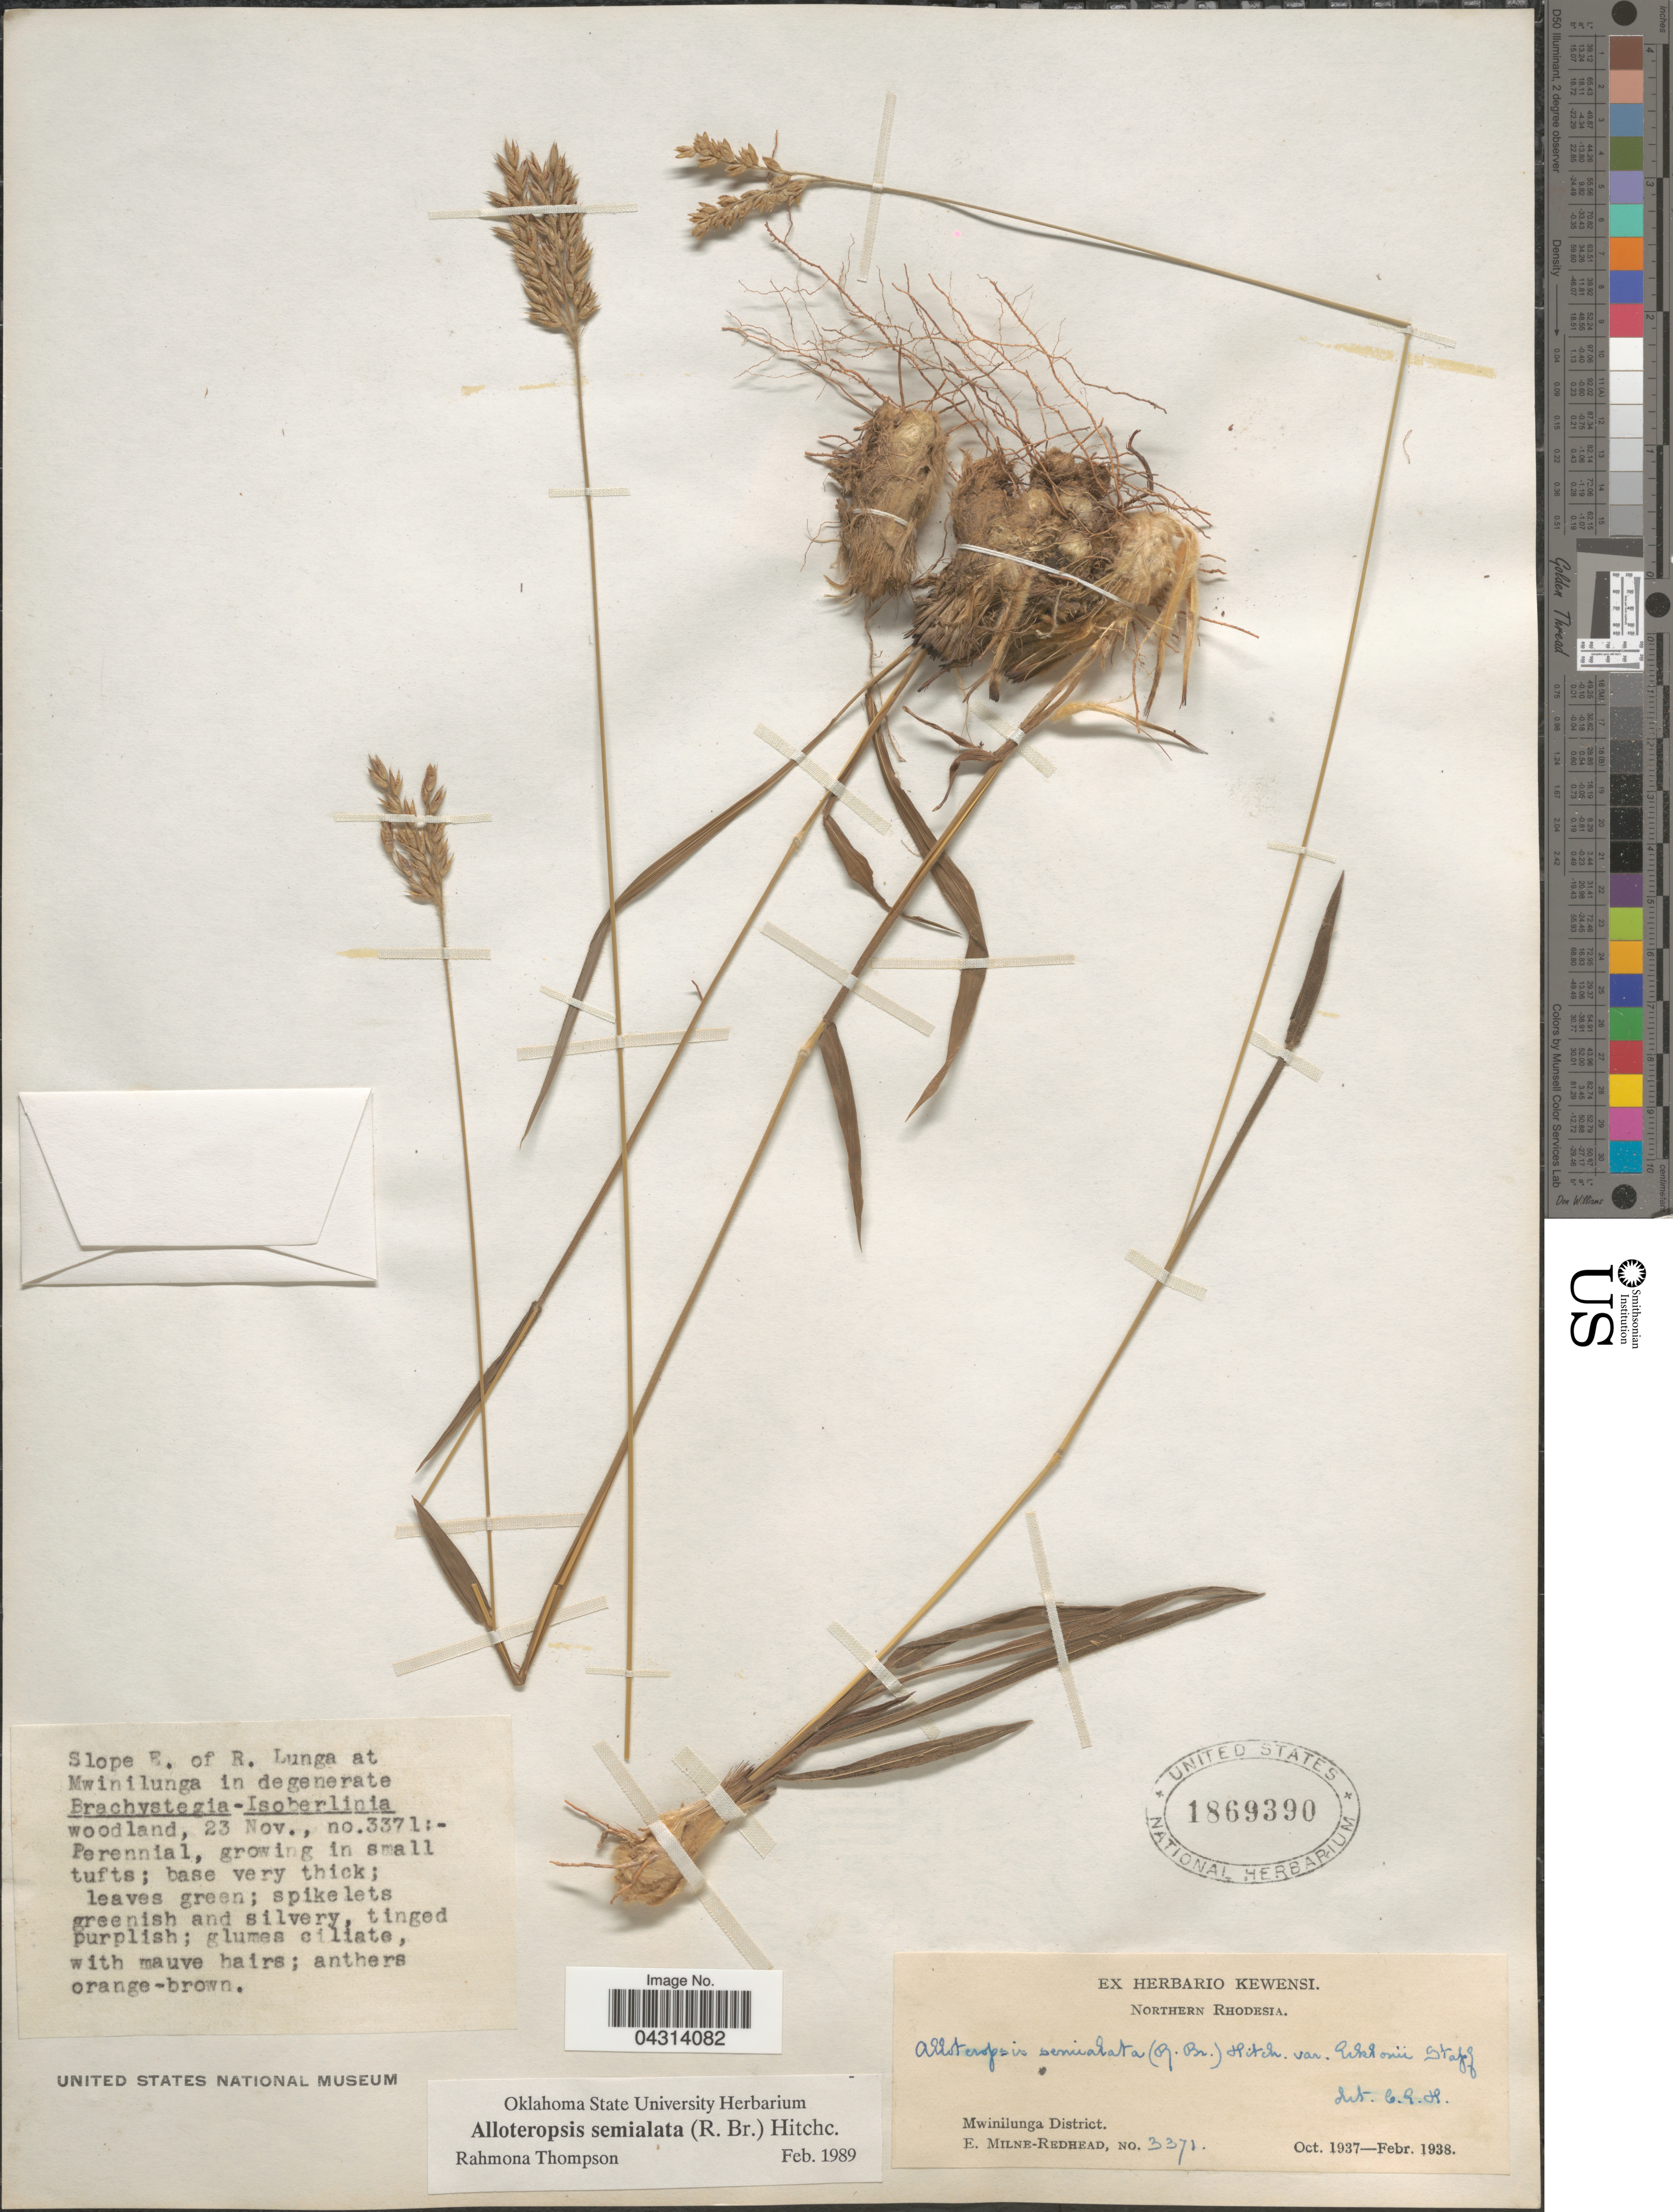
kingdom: Plantae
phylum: Tracheophyta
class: Liliopsida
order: Poales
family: Poaceae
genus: Alloteropsis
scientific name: Alloteropsis semialata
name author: (R. Br.) Hitchc.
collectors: E. W. Milne-Redhead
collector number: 3371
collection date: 1937-11-23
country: Zambia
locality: Slope E. of R. Lunga at Mwinilunga in degenerate Brachystegia-Isoberlinia woodland. Mwinilunga District. Northern Rhodesia.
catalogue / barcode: US 1869390